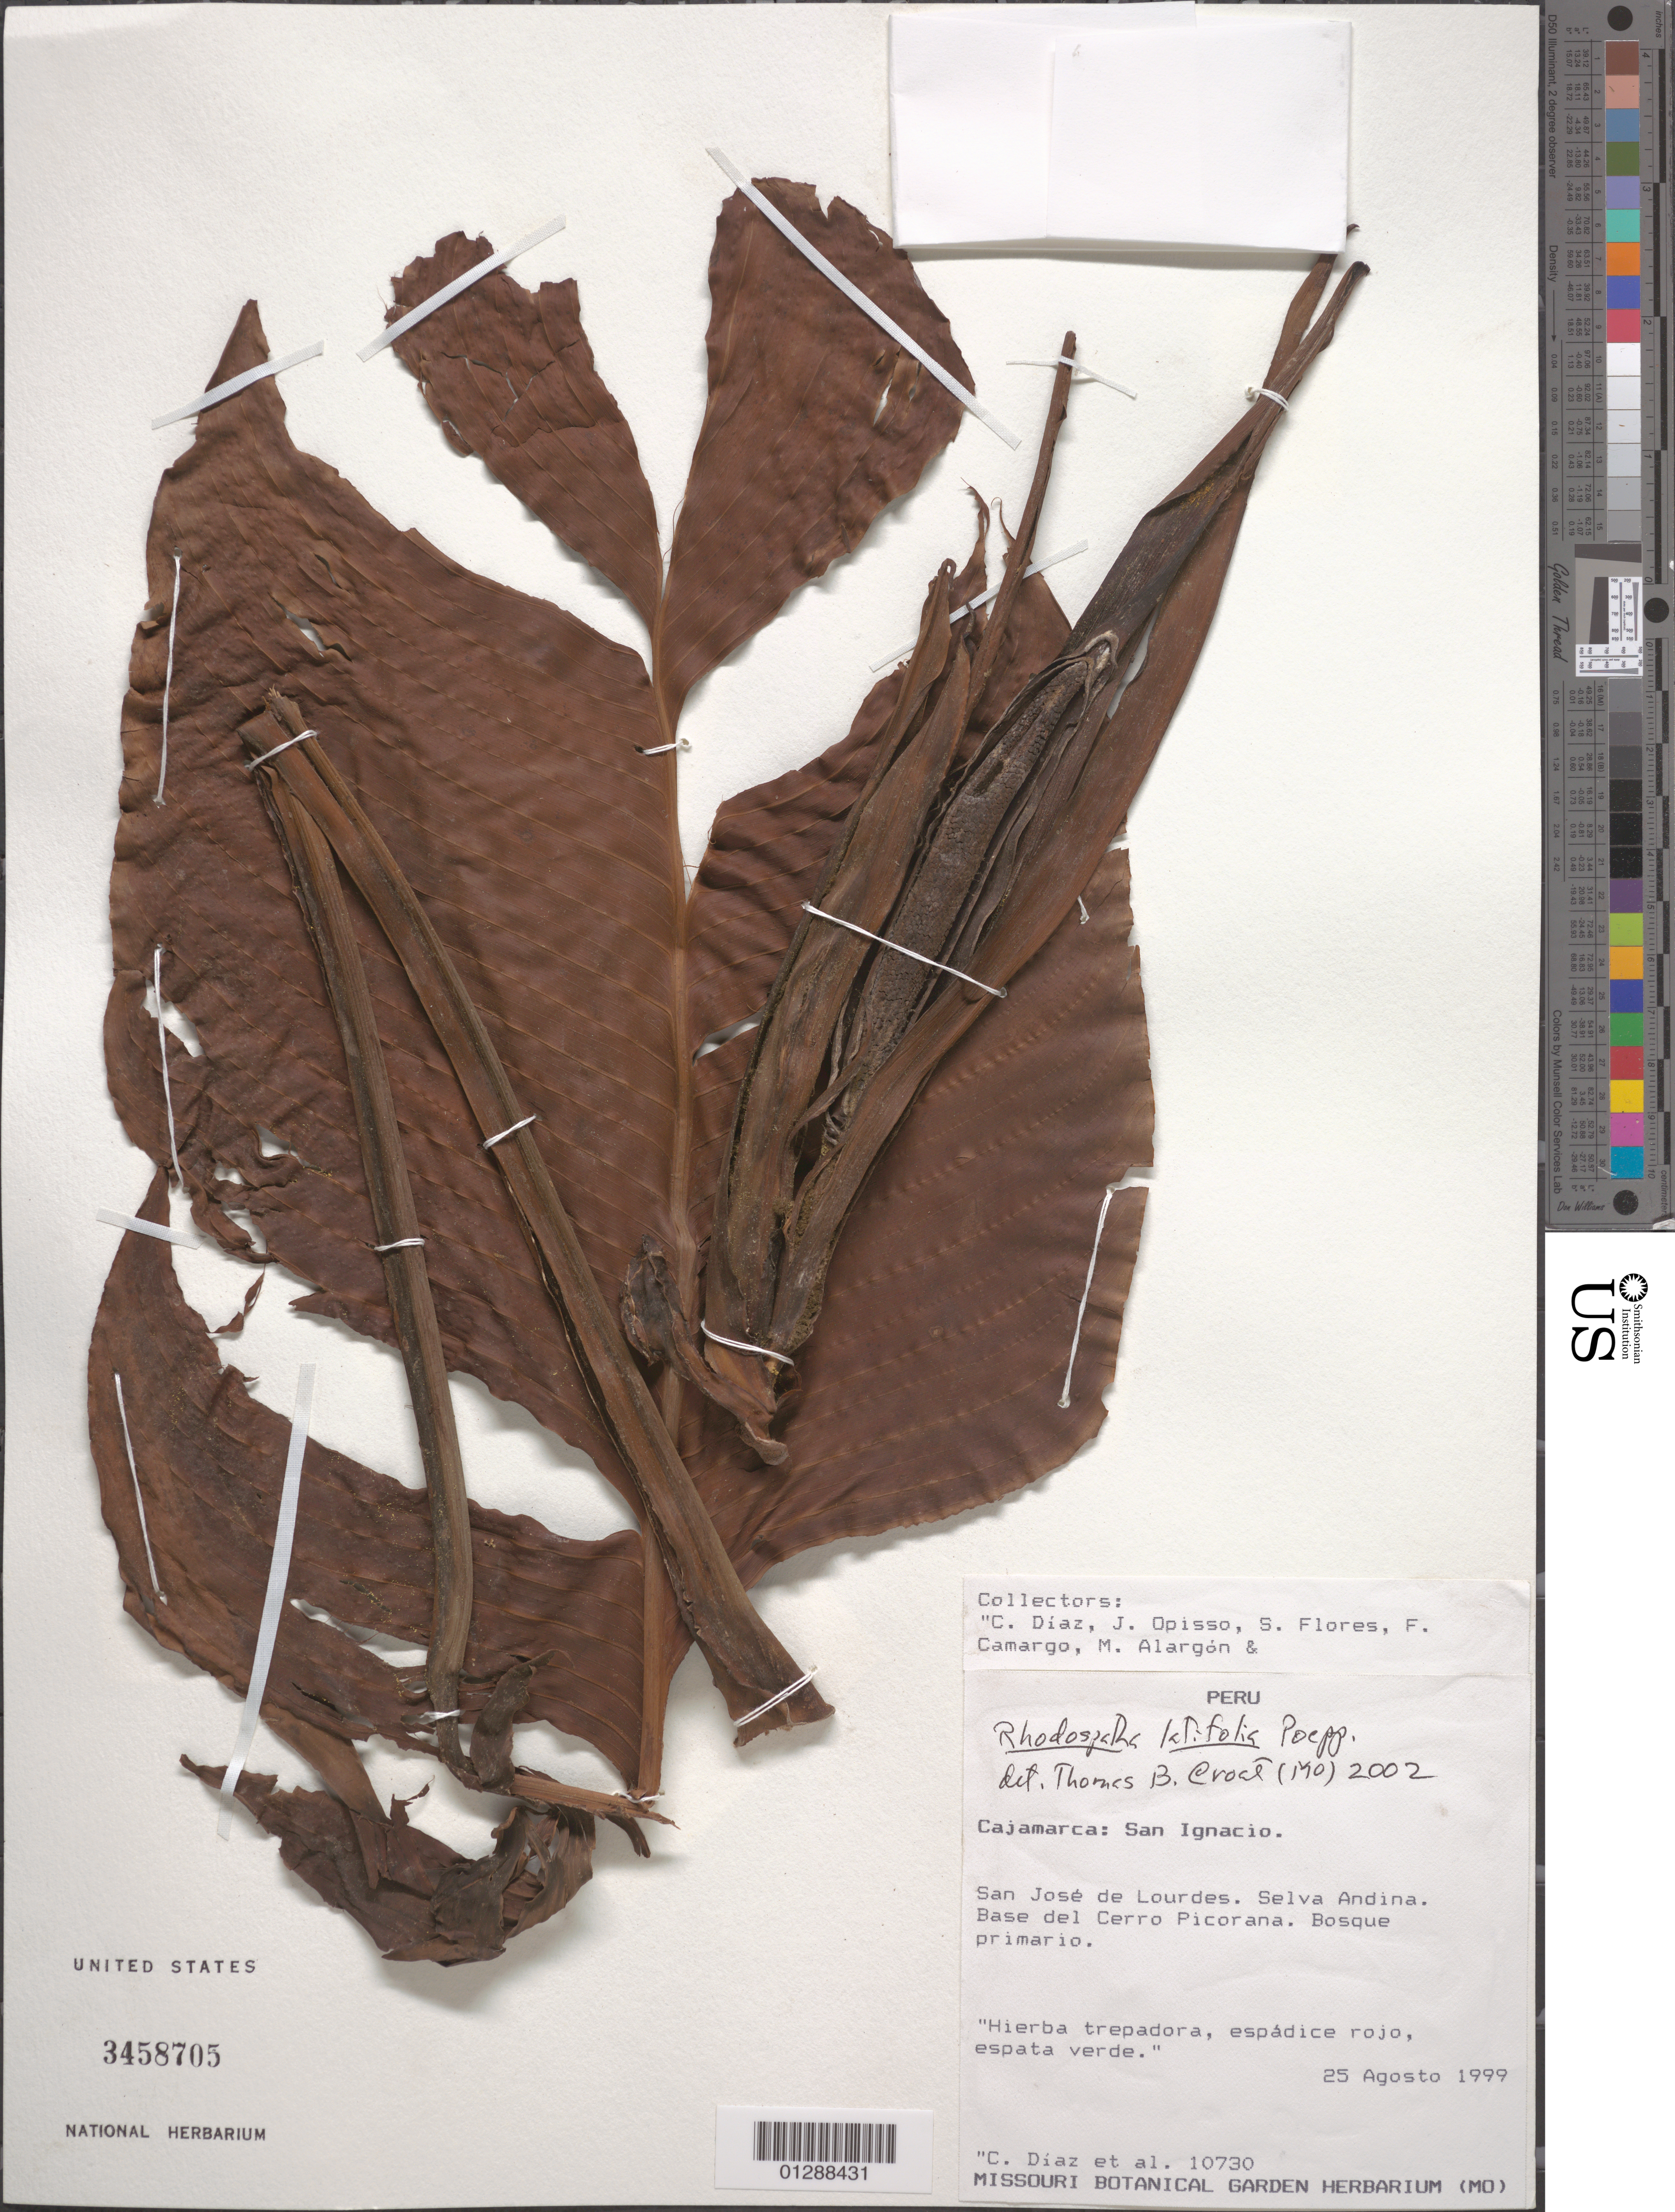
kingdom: Plantae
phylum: Tracheophyta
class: Liliopsida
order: Alismatales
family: Araceae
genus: Rhodospatha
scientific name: Rhodospatha latifolia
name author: Poepp. & Endl.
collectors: C. Díaz, J. Opisso, M. Flores, F. Camargo & M. Alargon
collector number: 10730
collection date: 1999-08-25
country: Peru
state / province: Cajamarca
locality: San Ignacio. San José de Lourdes. Selva Andina. Base del Cerro Picorana.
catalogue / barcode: US 3458705